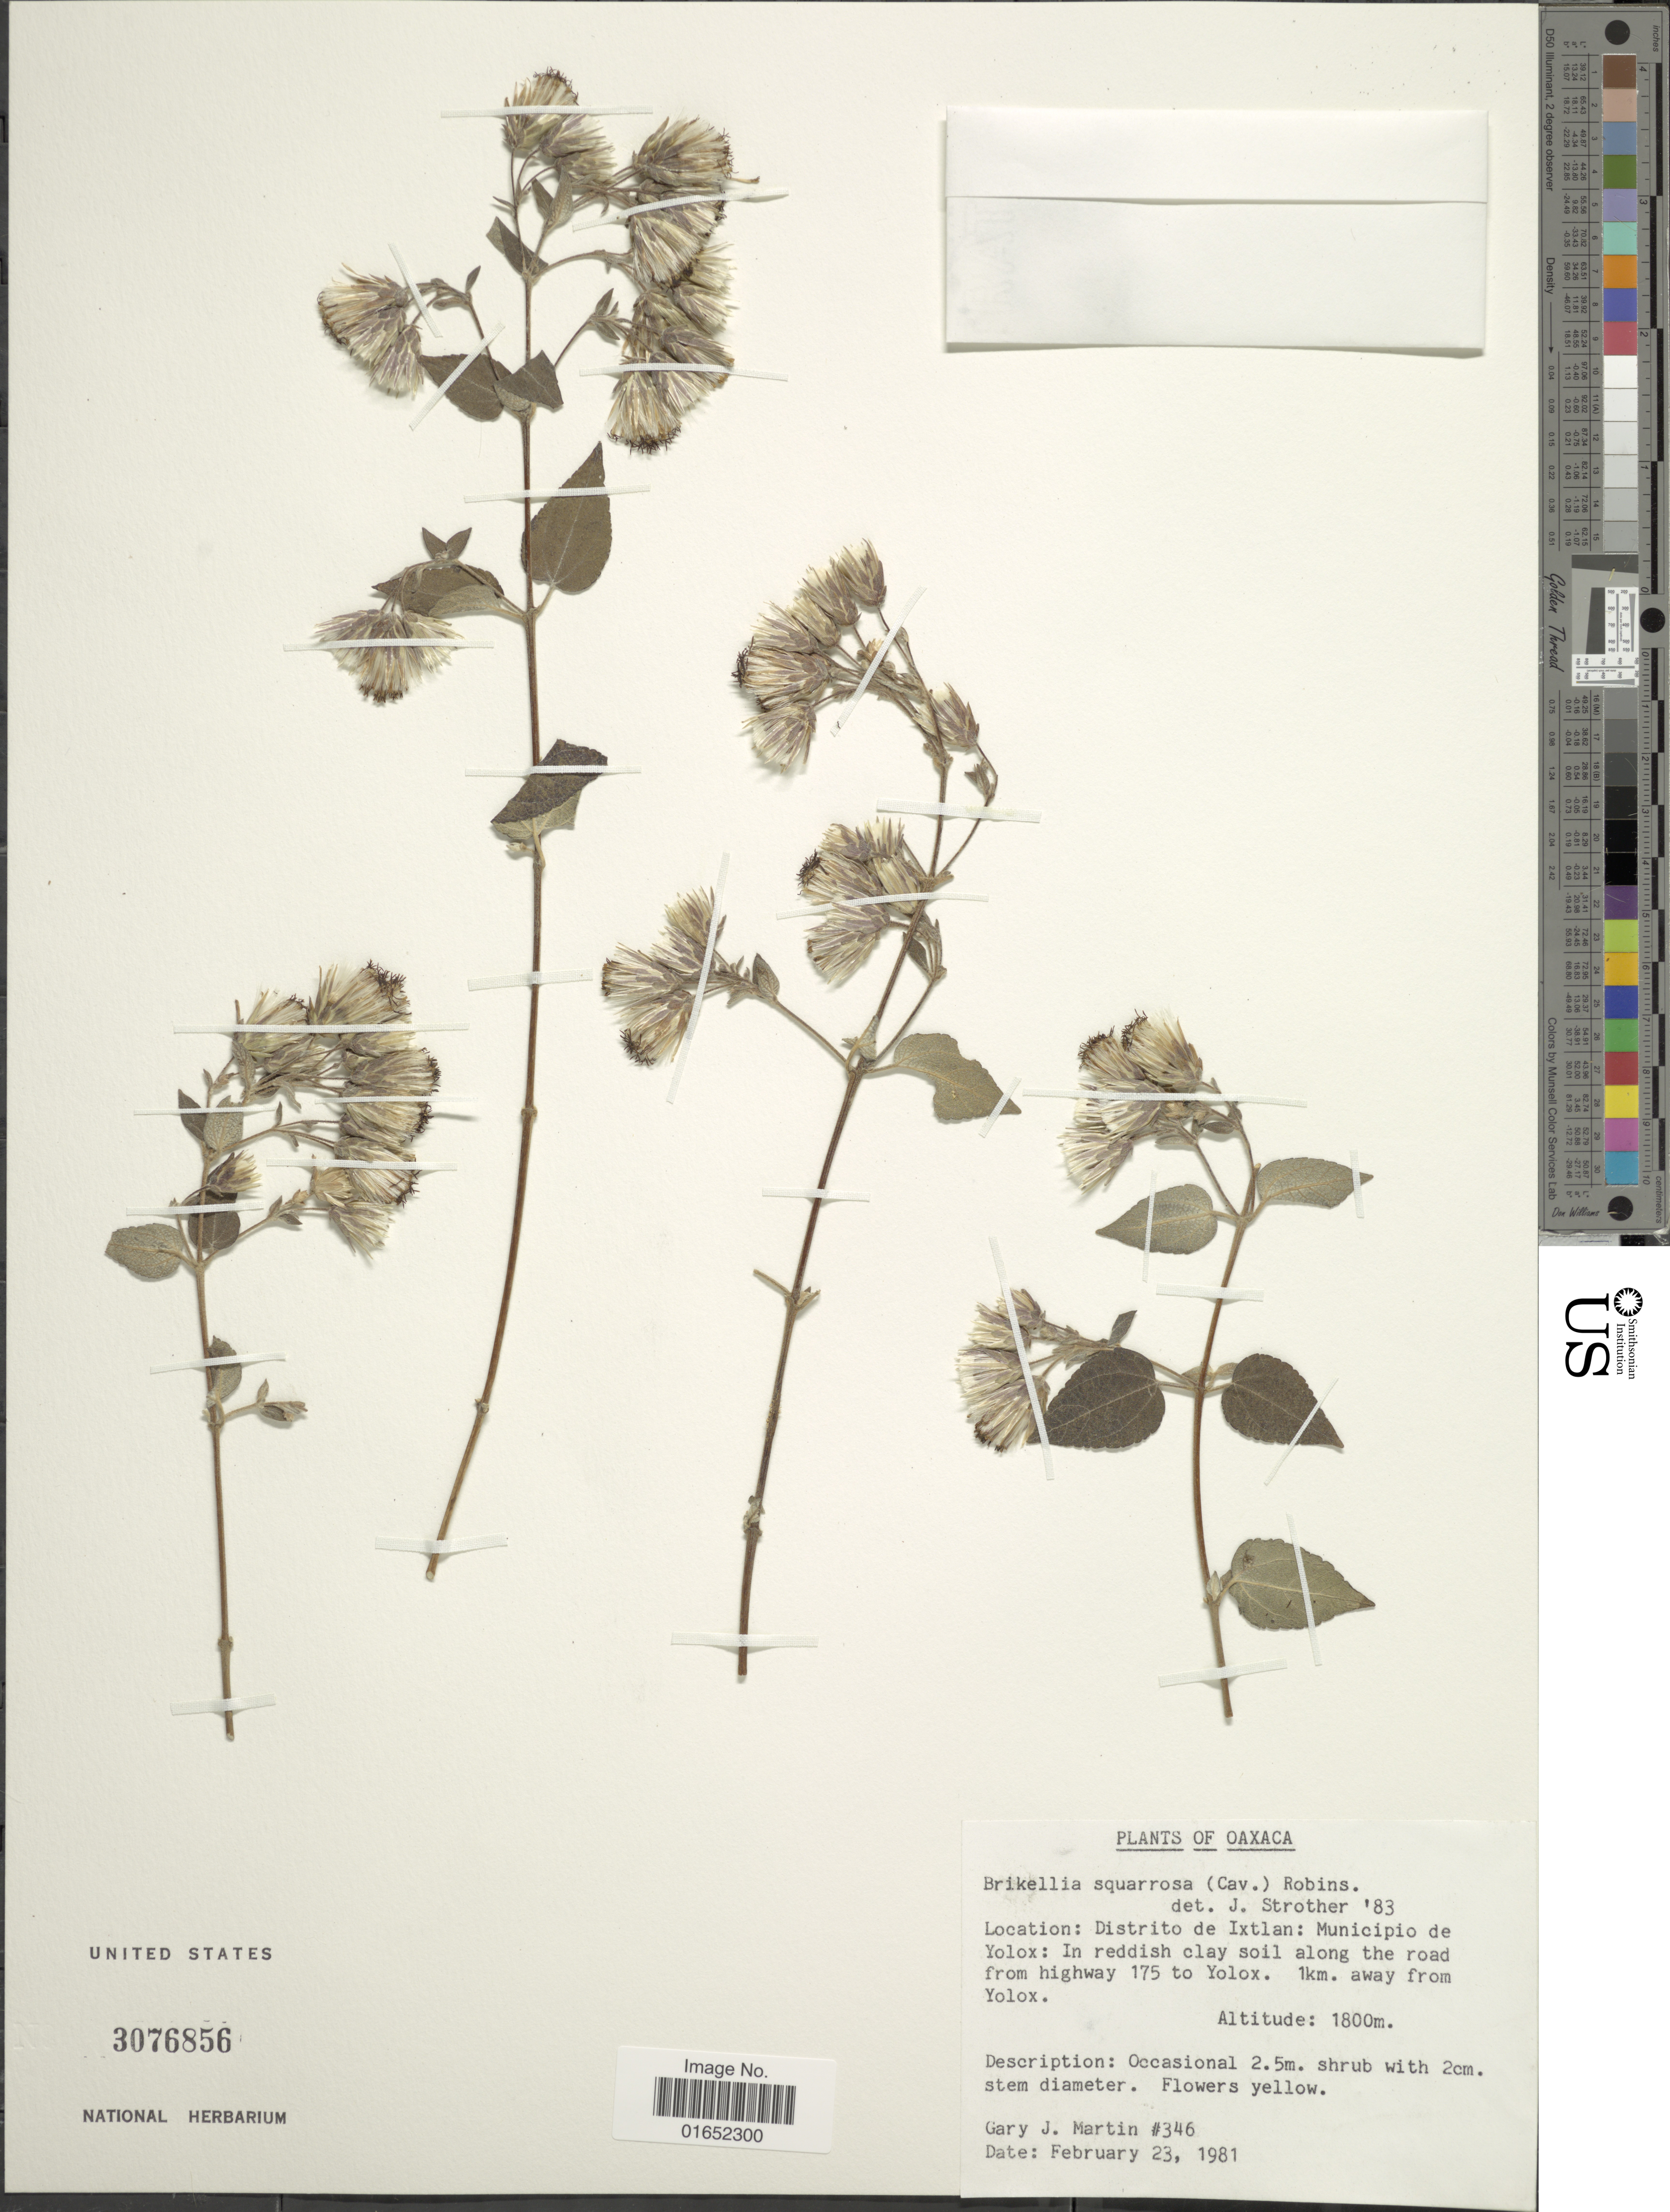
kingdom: Plantae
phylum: Tracheophyta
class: Magnoliopsida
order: Asterales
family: Asteraceae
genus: Brickellia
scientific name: Brickellia squarrosa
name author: B.L. Rob. & Seaton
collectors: G. J. Martin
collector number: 346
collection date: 1981-02-23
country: Mexico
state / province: Oaxaca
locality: Distrito de Ixtlan: Municpio de Yolox: In reddish clay soil along the road from highway 175 to Yolox. 1km away from Yolox.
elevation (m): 1800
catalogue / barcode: US 3076856